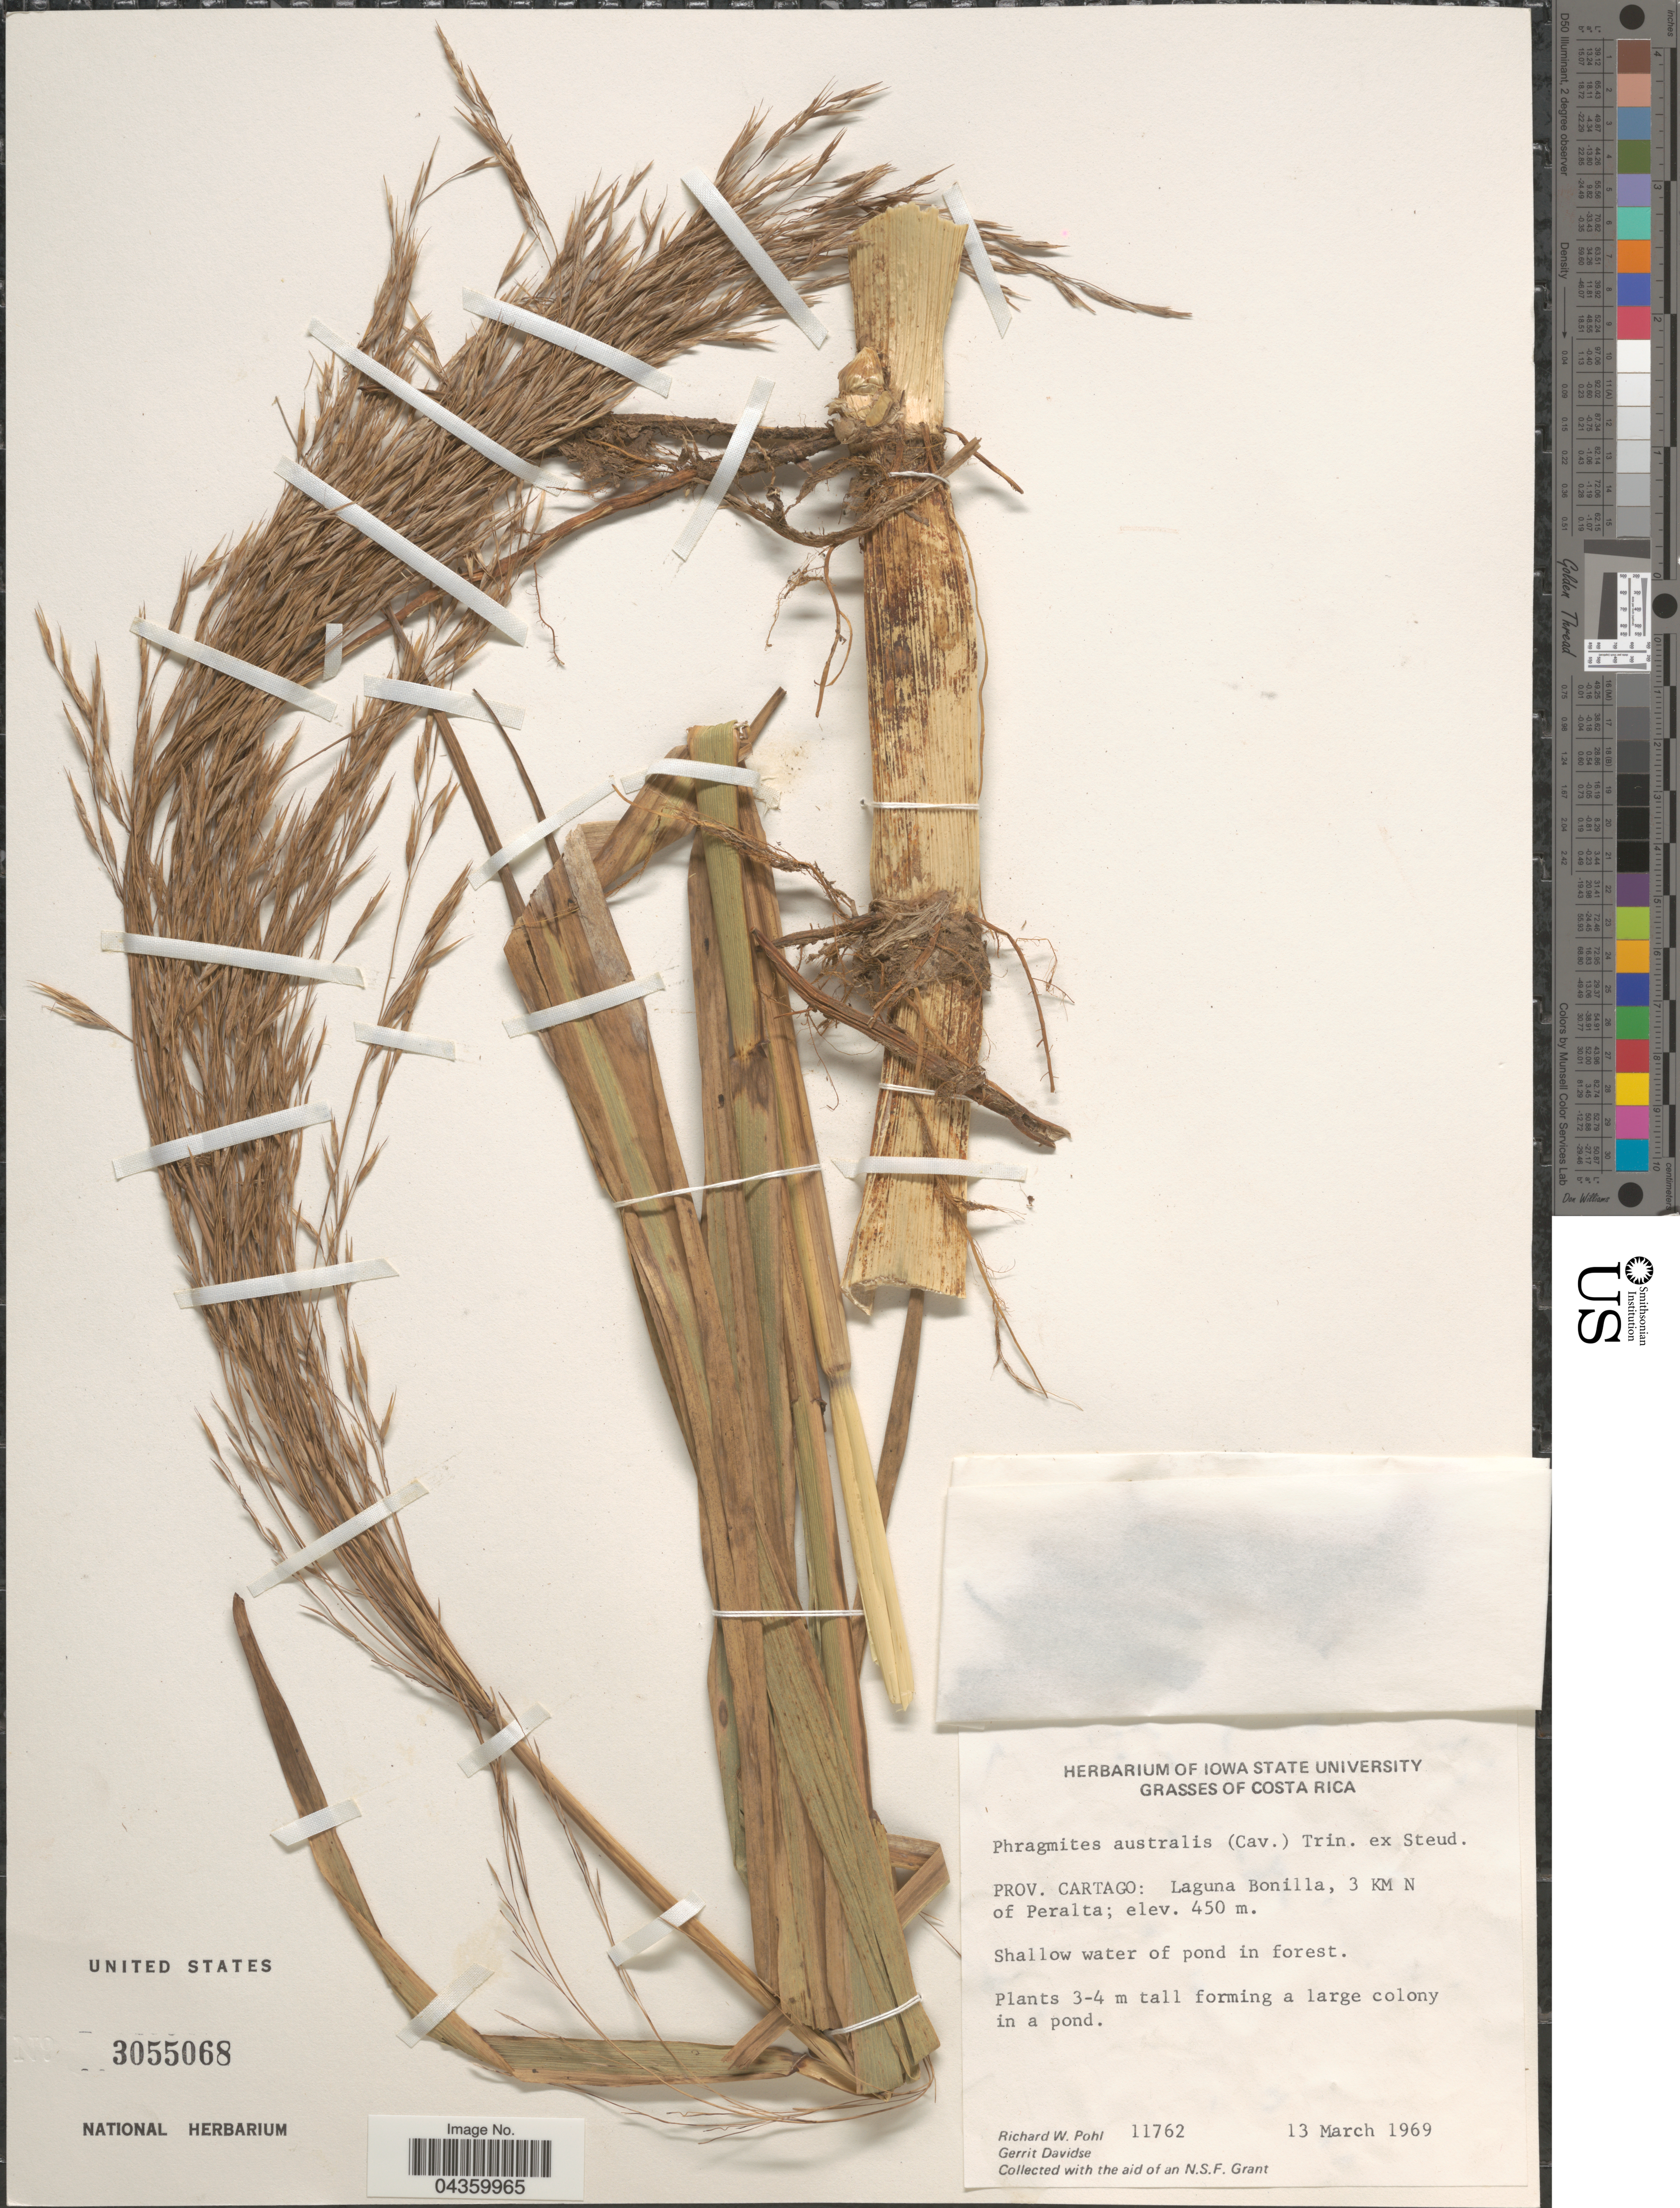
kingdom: Plantae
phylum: Tracheophyta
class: Liliopsida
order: Poales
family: Poaceae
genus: Phragmites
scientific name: Phragmites australis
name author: (Cav.) Trin. ex Steud.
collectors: R. W. Pohl & G. Davidse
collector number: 11762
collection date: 1969-03-13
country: Costa Rica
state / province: Cartago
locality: Laguna Bonilla, 3 KM N of Peralta. Shallow water of pond in forest.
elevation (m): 450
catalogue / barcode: US 3055068